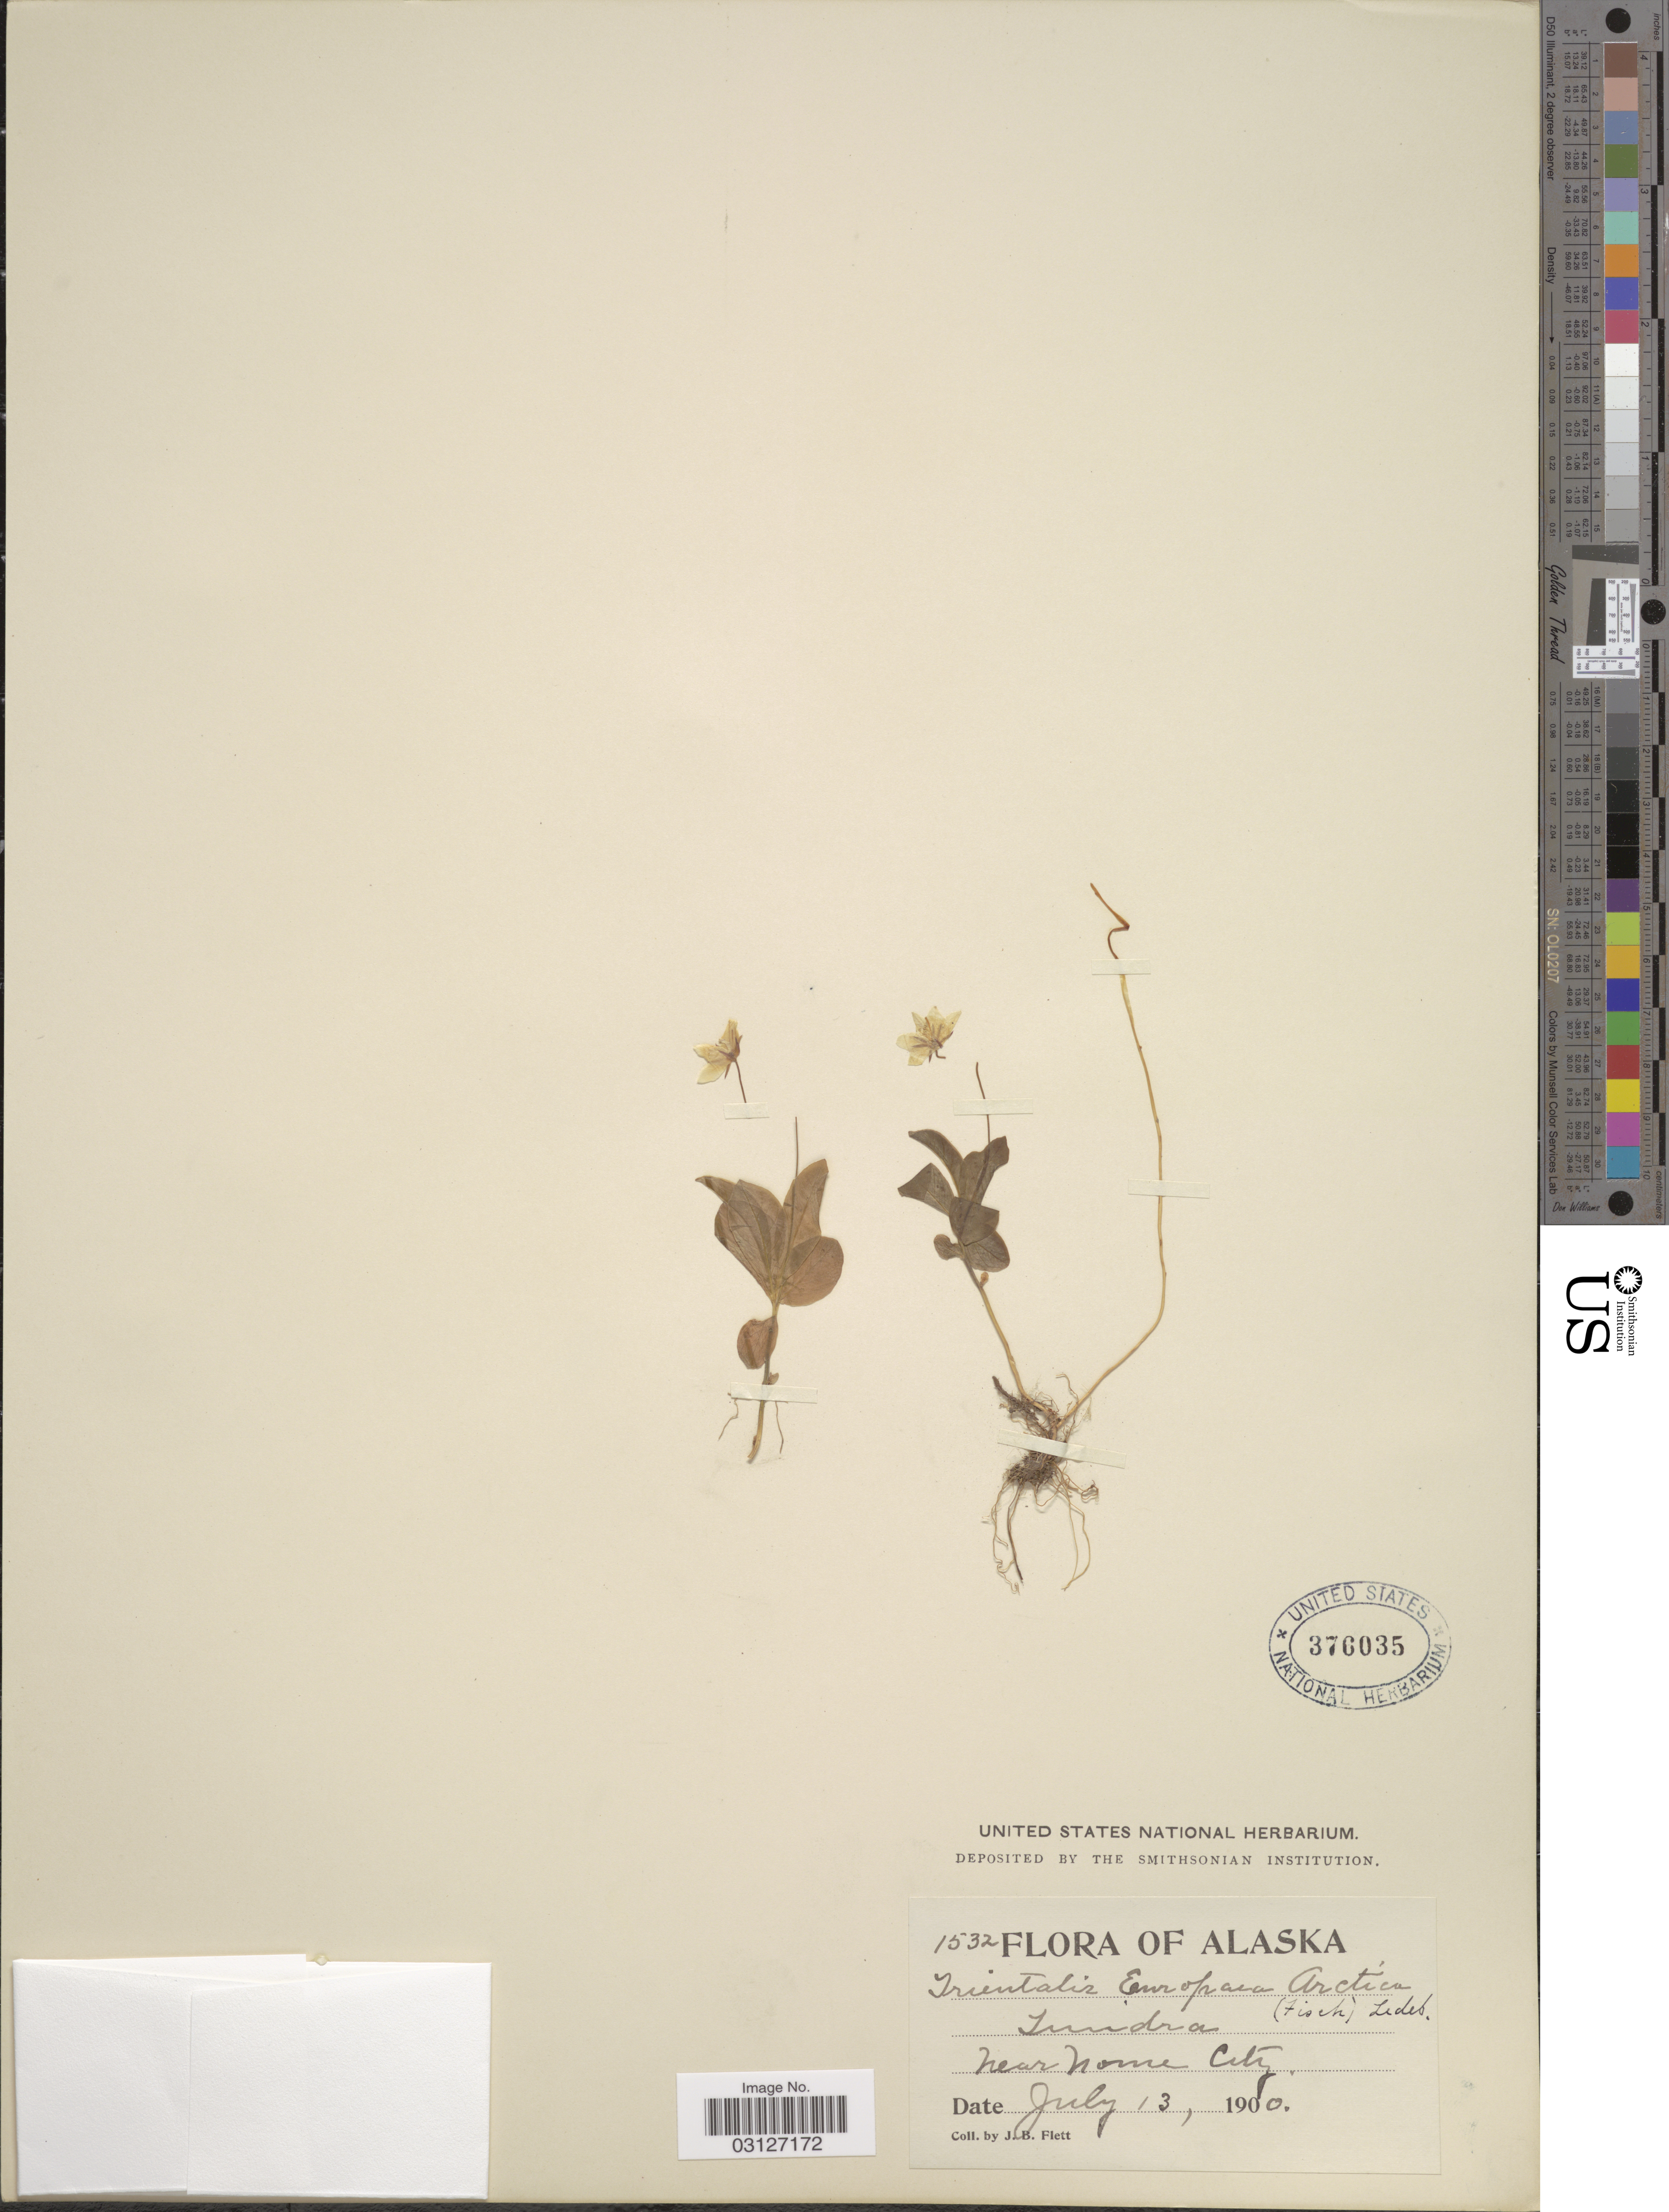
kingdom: Plantae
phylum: Tracheophyta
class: Magnoliopsida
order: Ericales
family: Primulaceae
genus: Trientalis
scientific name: Trientalis europaea subsp. arctica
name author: (Fisch. ex Hook.) Hultén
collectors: J. Flett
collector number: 1532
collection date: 1900-07-13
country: United States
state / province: Alaska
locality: Near Nome City.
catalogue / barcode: US 376035